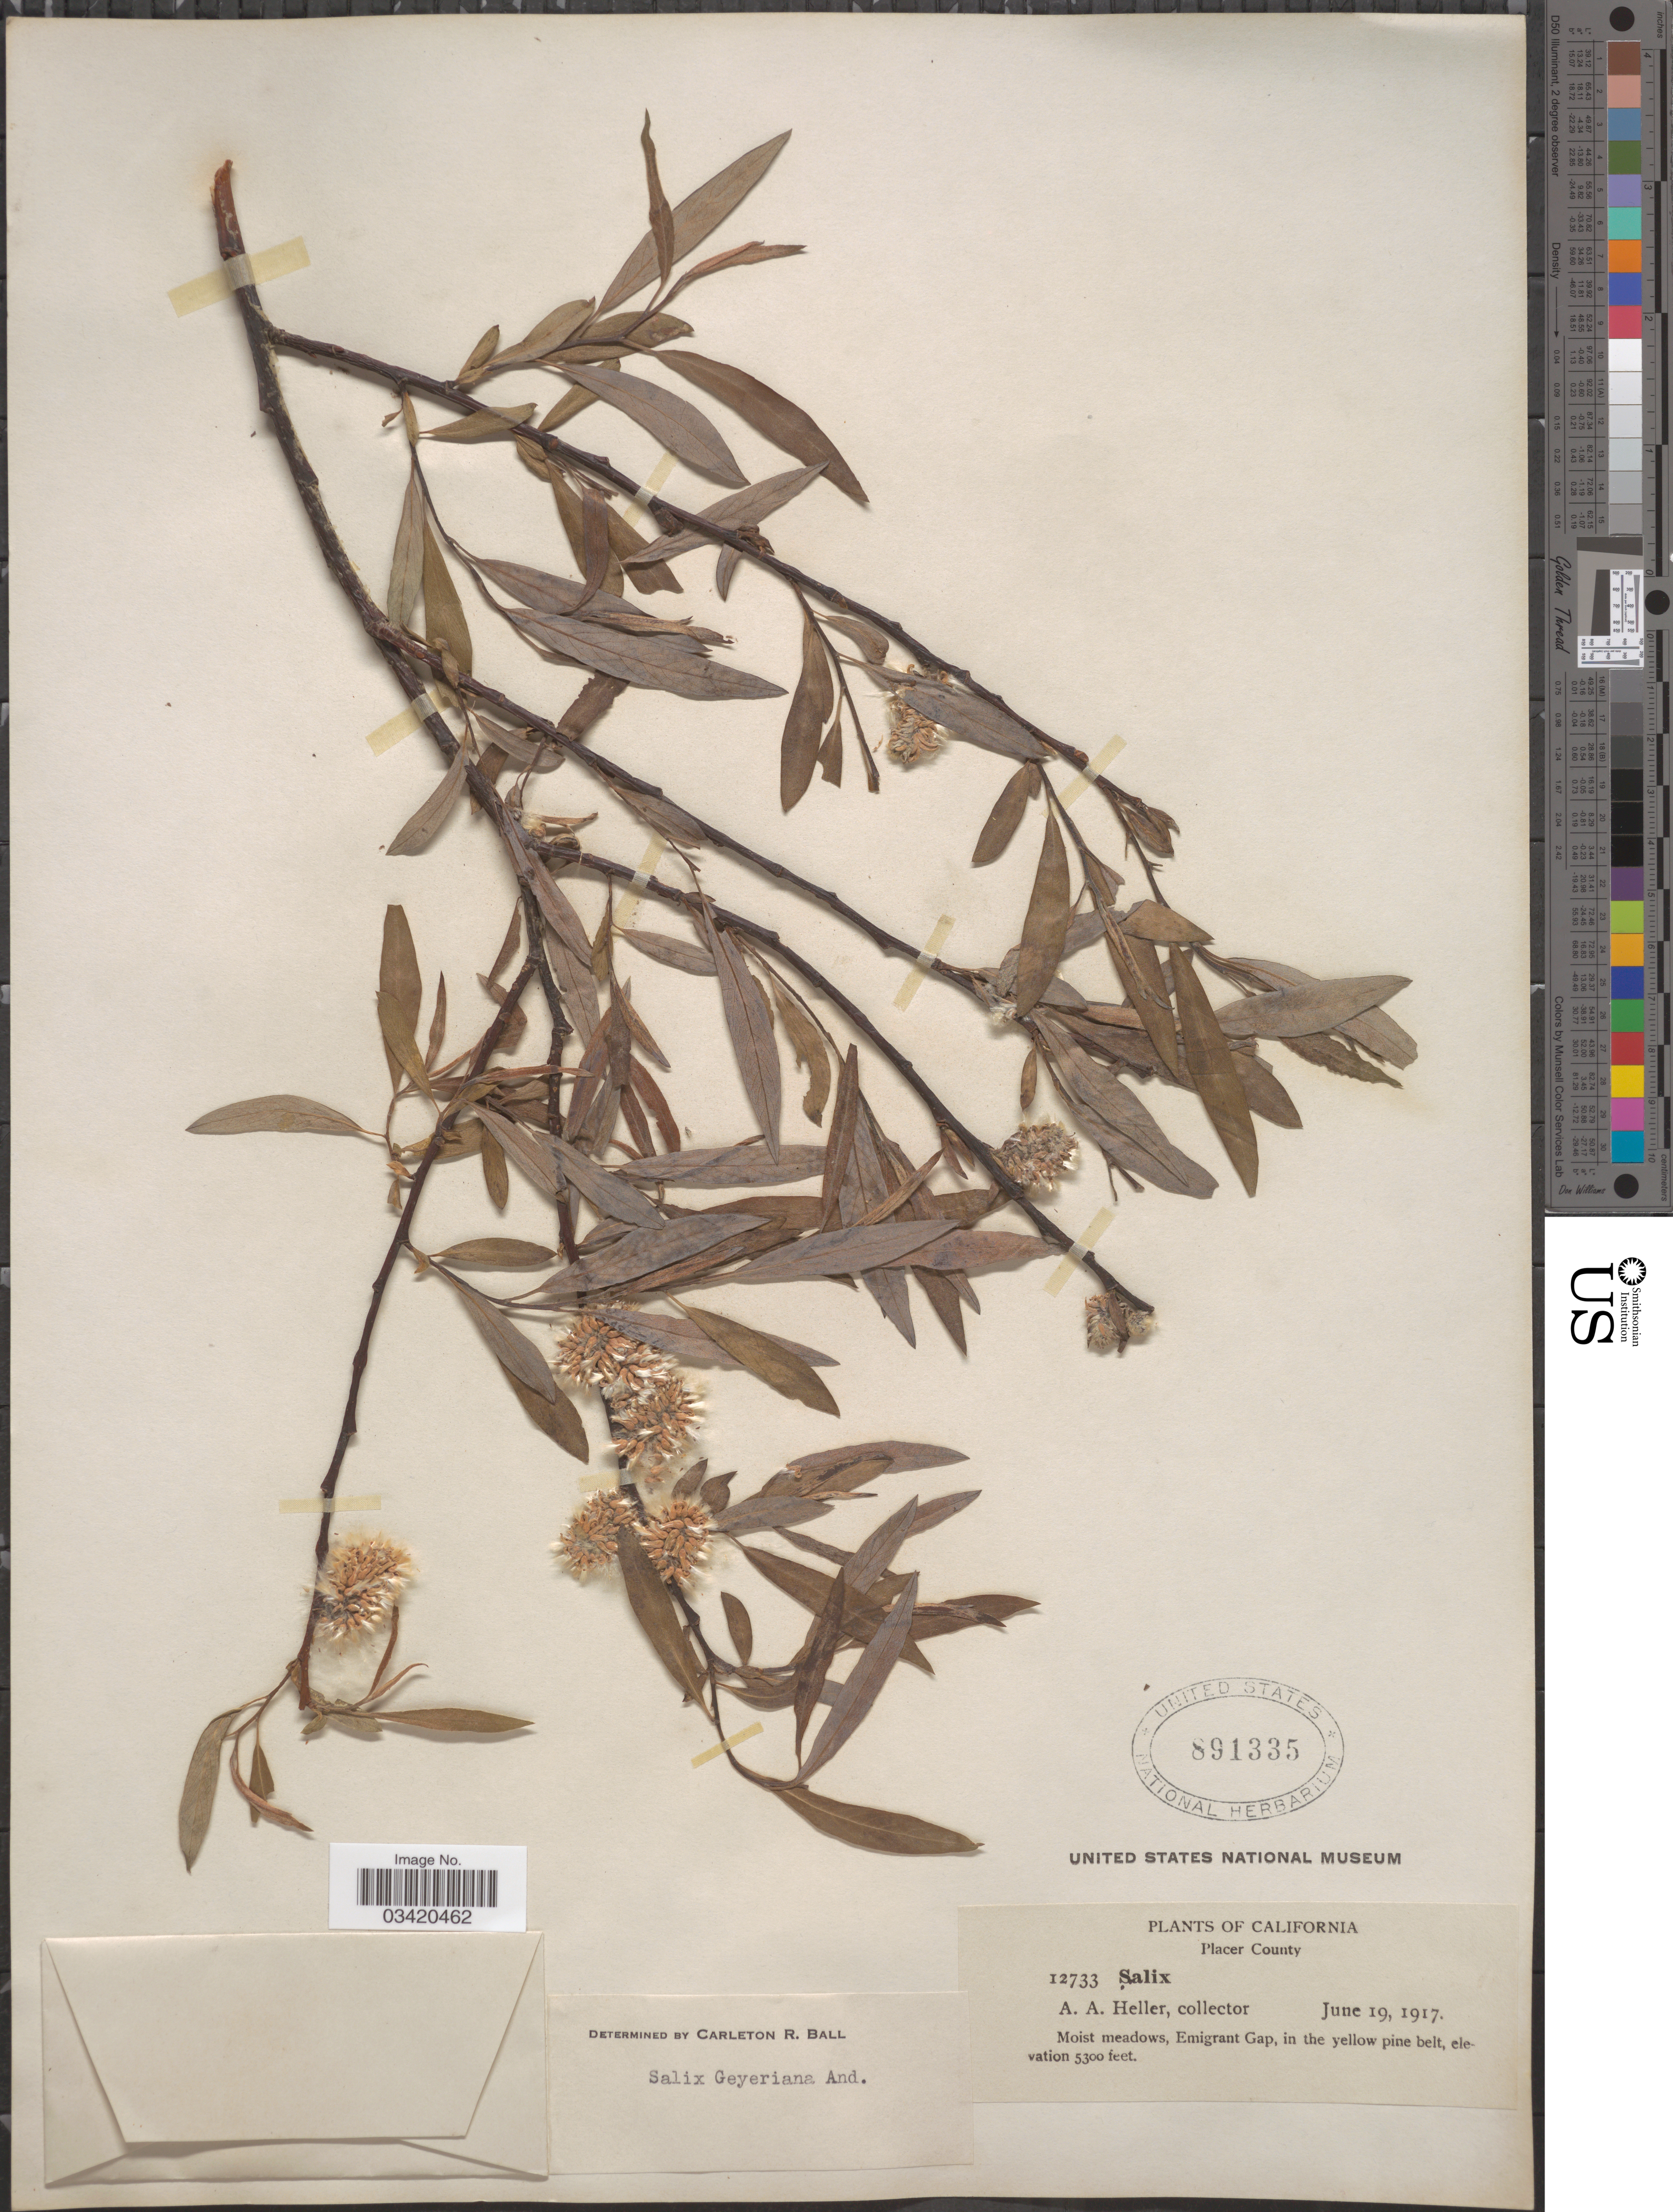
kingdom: Plantae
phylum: Tracheophyta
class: Magnoliopsida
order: Malpighiales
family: Salicaceae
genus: Salix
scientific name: Salix geyeriana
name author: Andersson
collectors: A. A. Heller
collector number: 12733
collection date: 1917-06-19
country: United States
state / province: California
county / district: Placer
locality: Placer County. Moist meadows, Emigrant Gap, in the yellow pine belt.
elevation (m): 1615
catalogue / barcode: US 891335